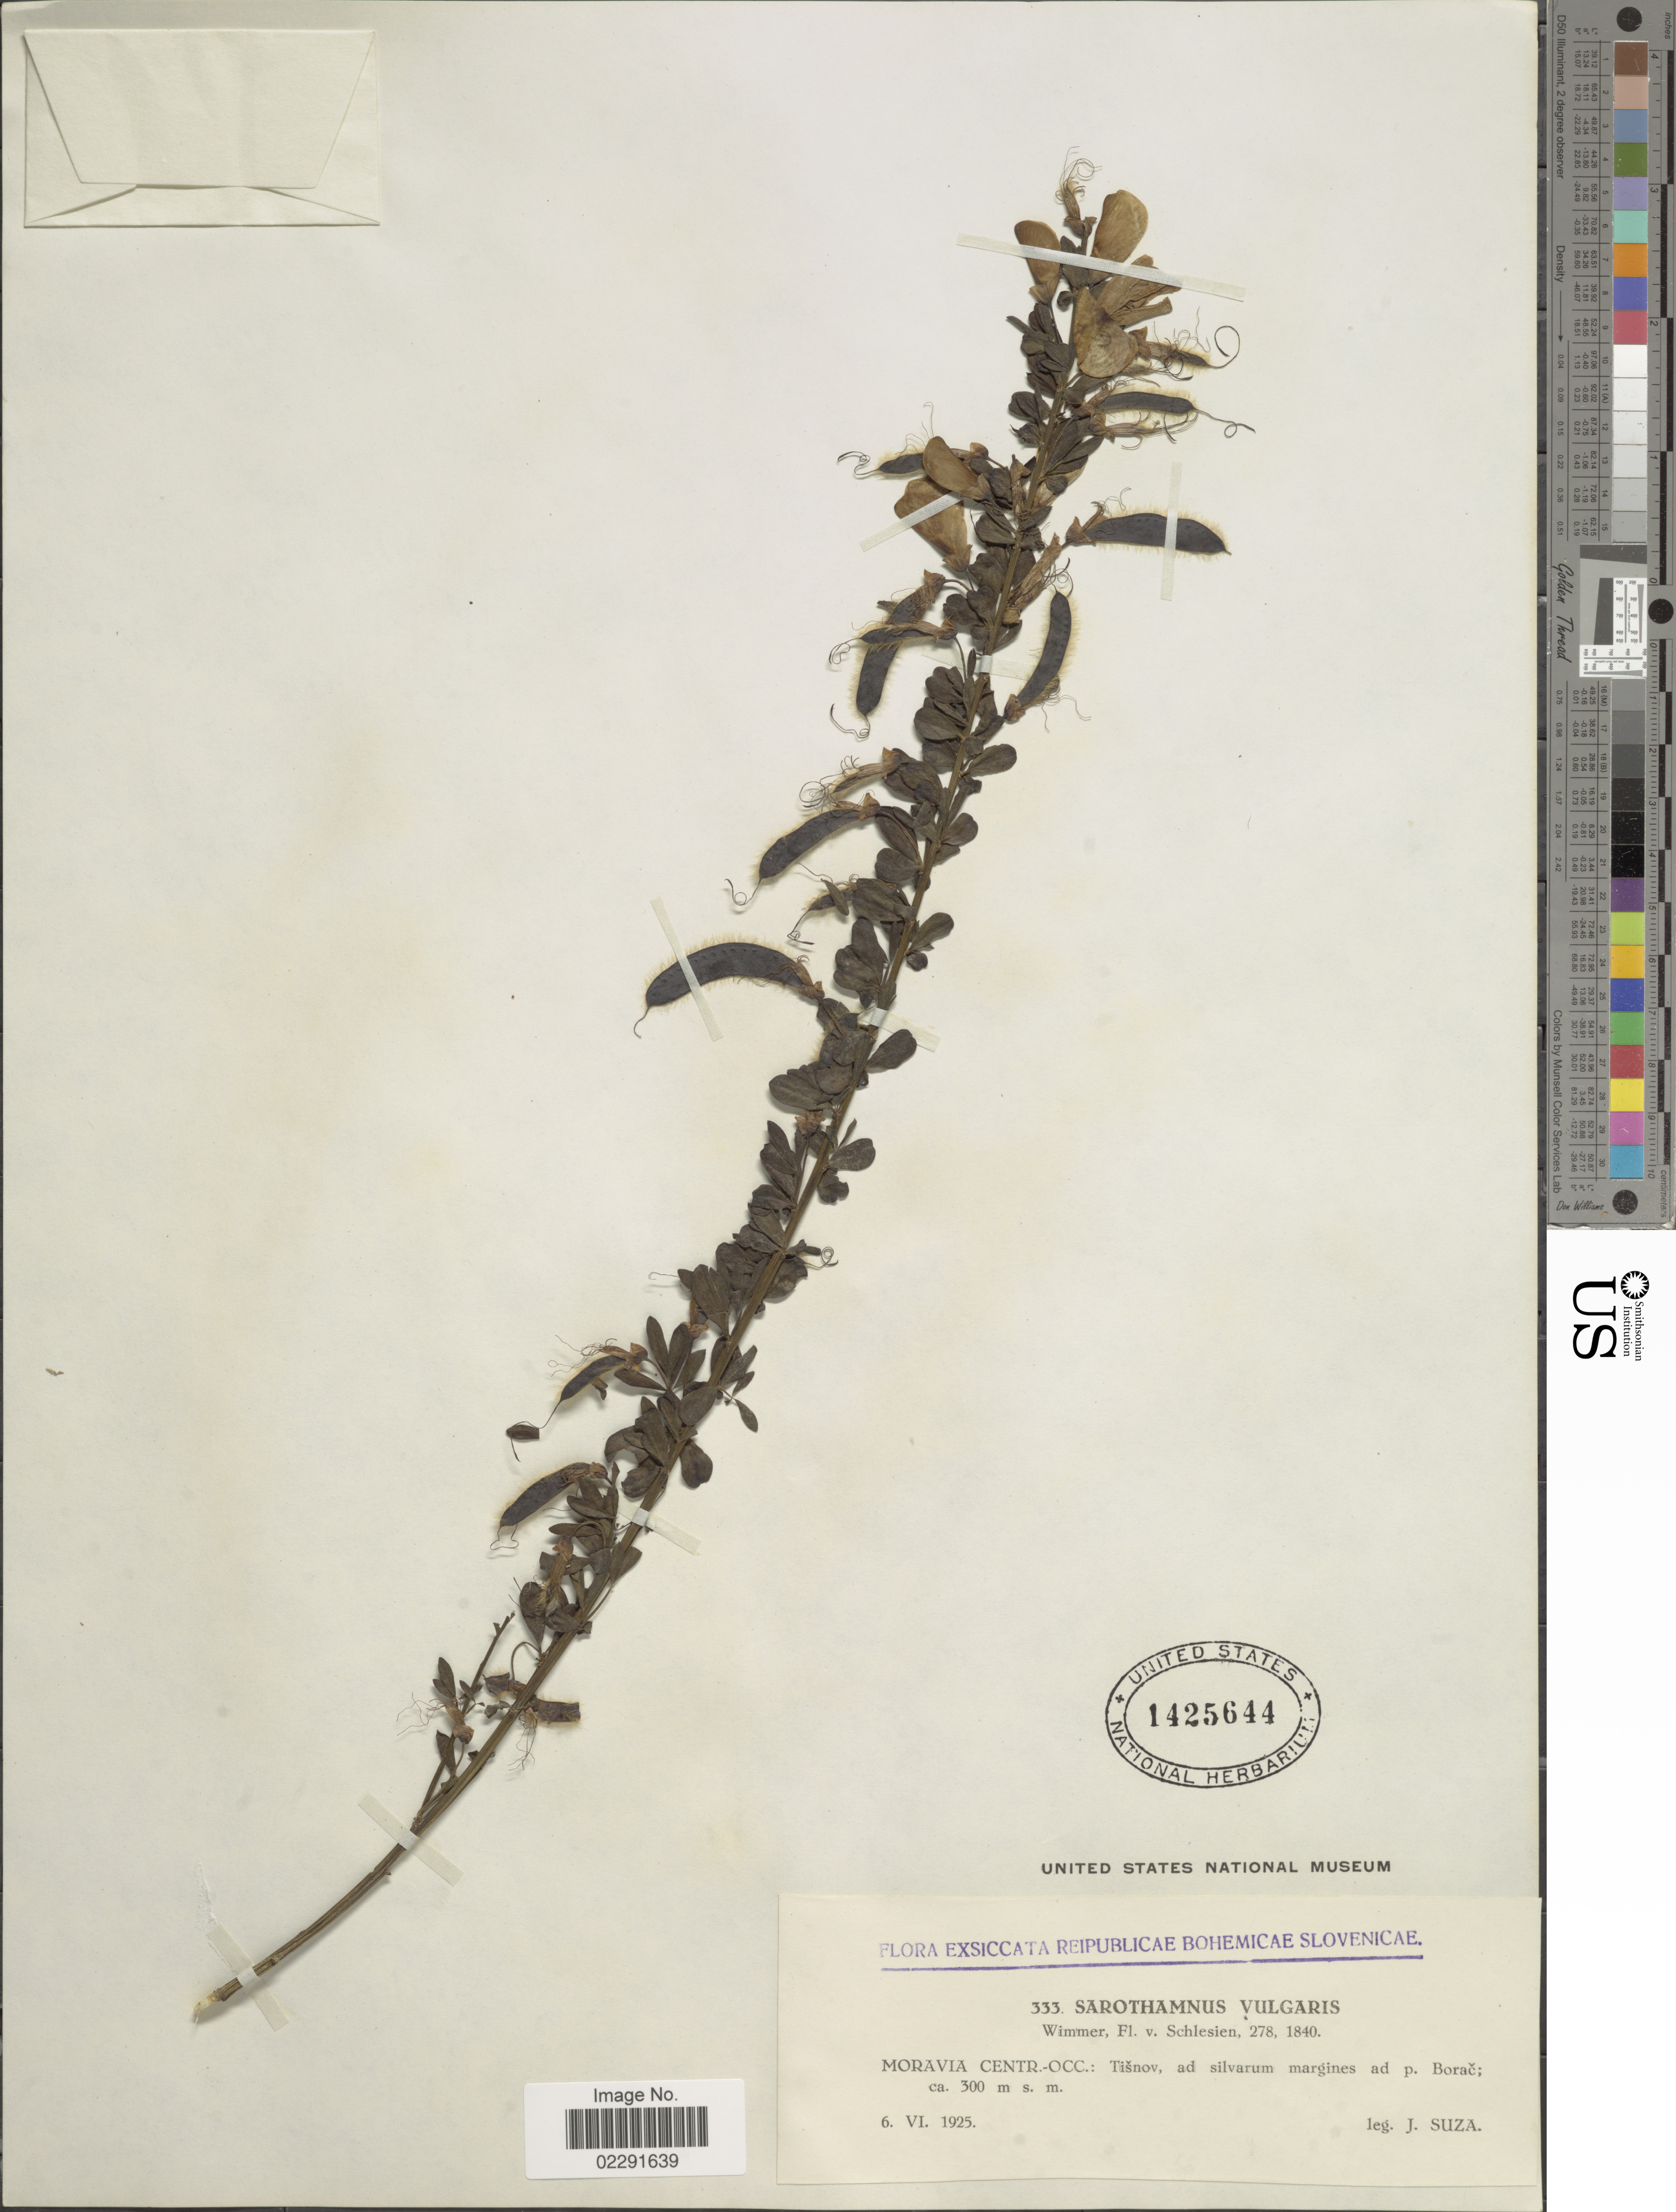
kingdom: Plantae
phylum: Tracheophyta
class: Magnoliopsida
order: Fabales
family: Fabaceae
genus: Cytisus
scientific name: Cytisus scoparius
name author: (L.) Link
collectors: J. Suza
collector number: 333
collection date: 1925-06-06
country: Czechia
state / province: Moravian-Silesian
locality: Moravia Centr.-Occ.: Tisnov, ad silvarum margines ad p. Borac.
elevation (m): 300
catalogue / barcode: US 1425644